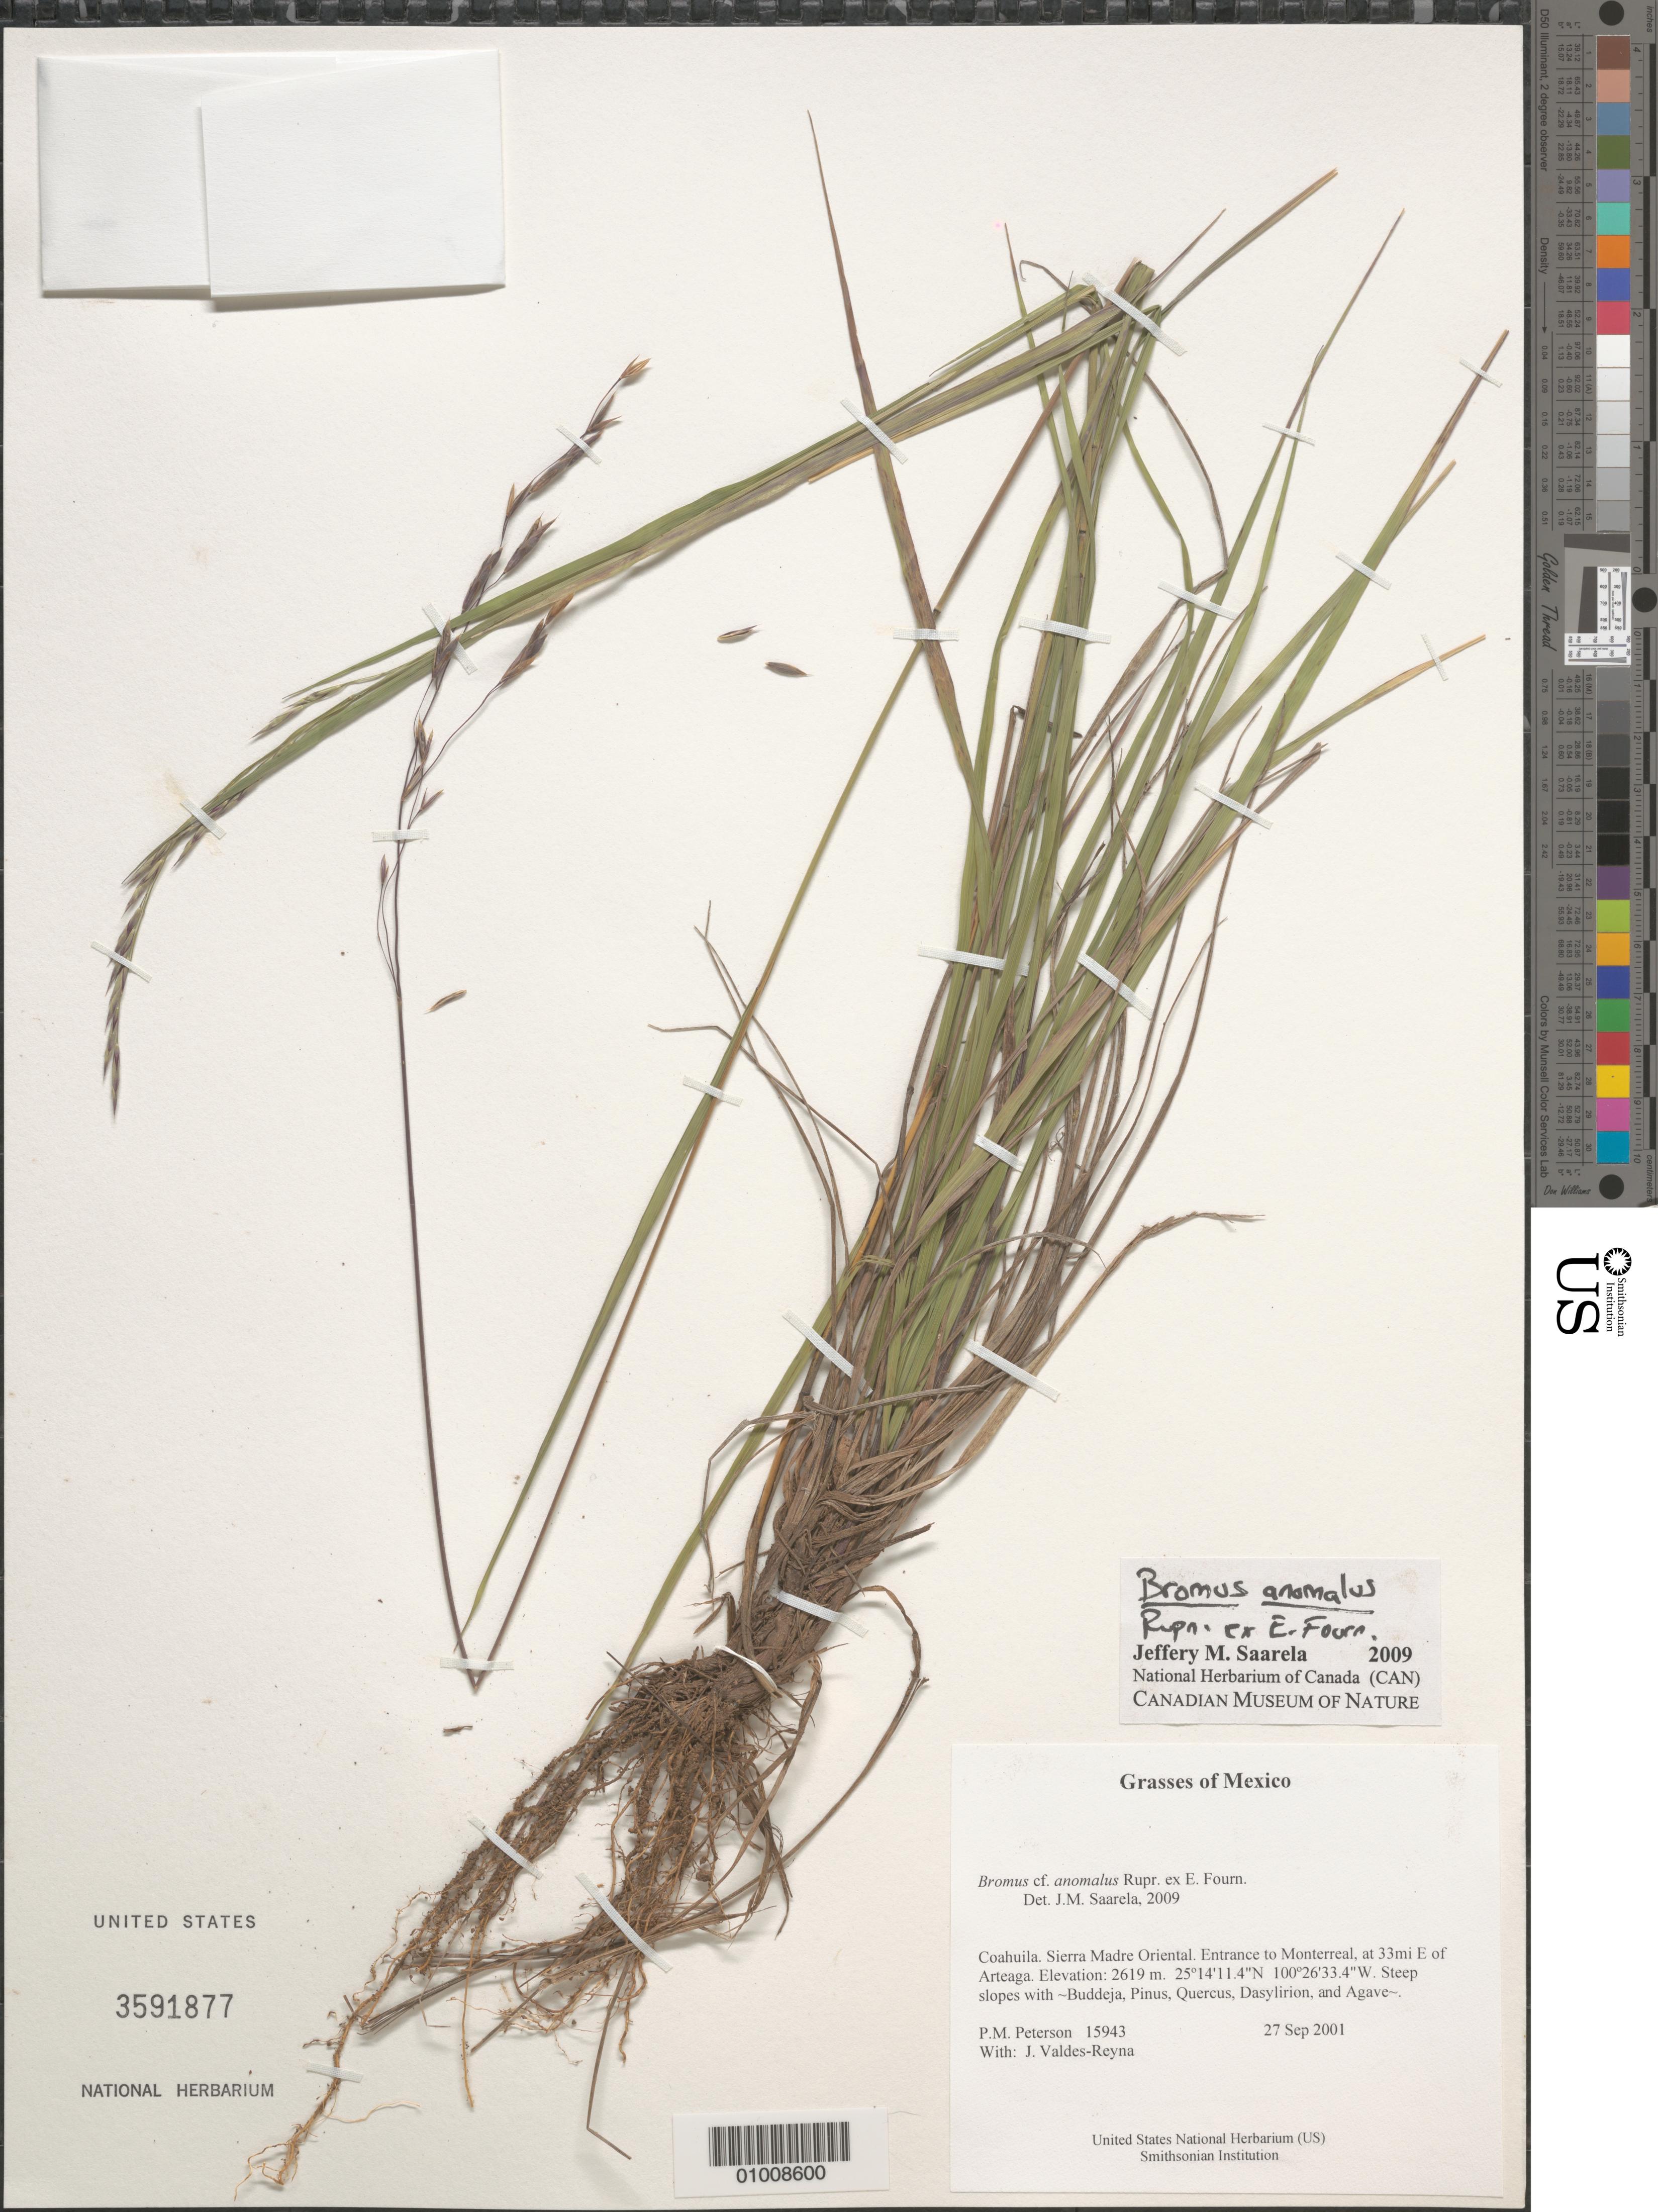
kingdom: Plantae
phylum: Tracheophyta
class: Liliopsida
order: Poales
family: Poaceae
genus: Bromus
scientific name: Bromus anomalus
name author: Rupr. ex E. Fourn.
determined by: Saarela, J. M., (CAN), Canadian Museum of Nature (CANADA)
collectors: P. M. Peterson & J. Valdés-Reyna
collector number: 15943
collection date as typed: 27 Sep 2001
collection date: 2001-09-27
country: Mexico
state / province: Coahuila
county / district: Sierra Madre Oriental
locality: Entrance to Monterreal, at 33mi E of Arteaga.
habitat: Steep slopes with ~Buddeja, Pinus, Quercus, Dasylirion, and Agave~.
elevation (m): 2619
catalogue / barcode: US 3591877